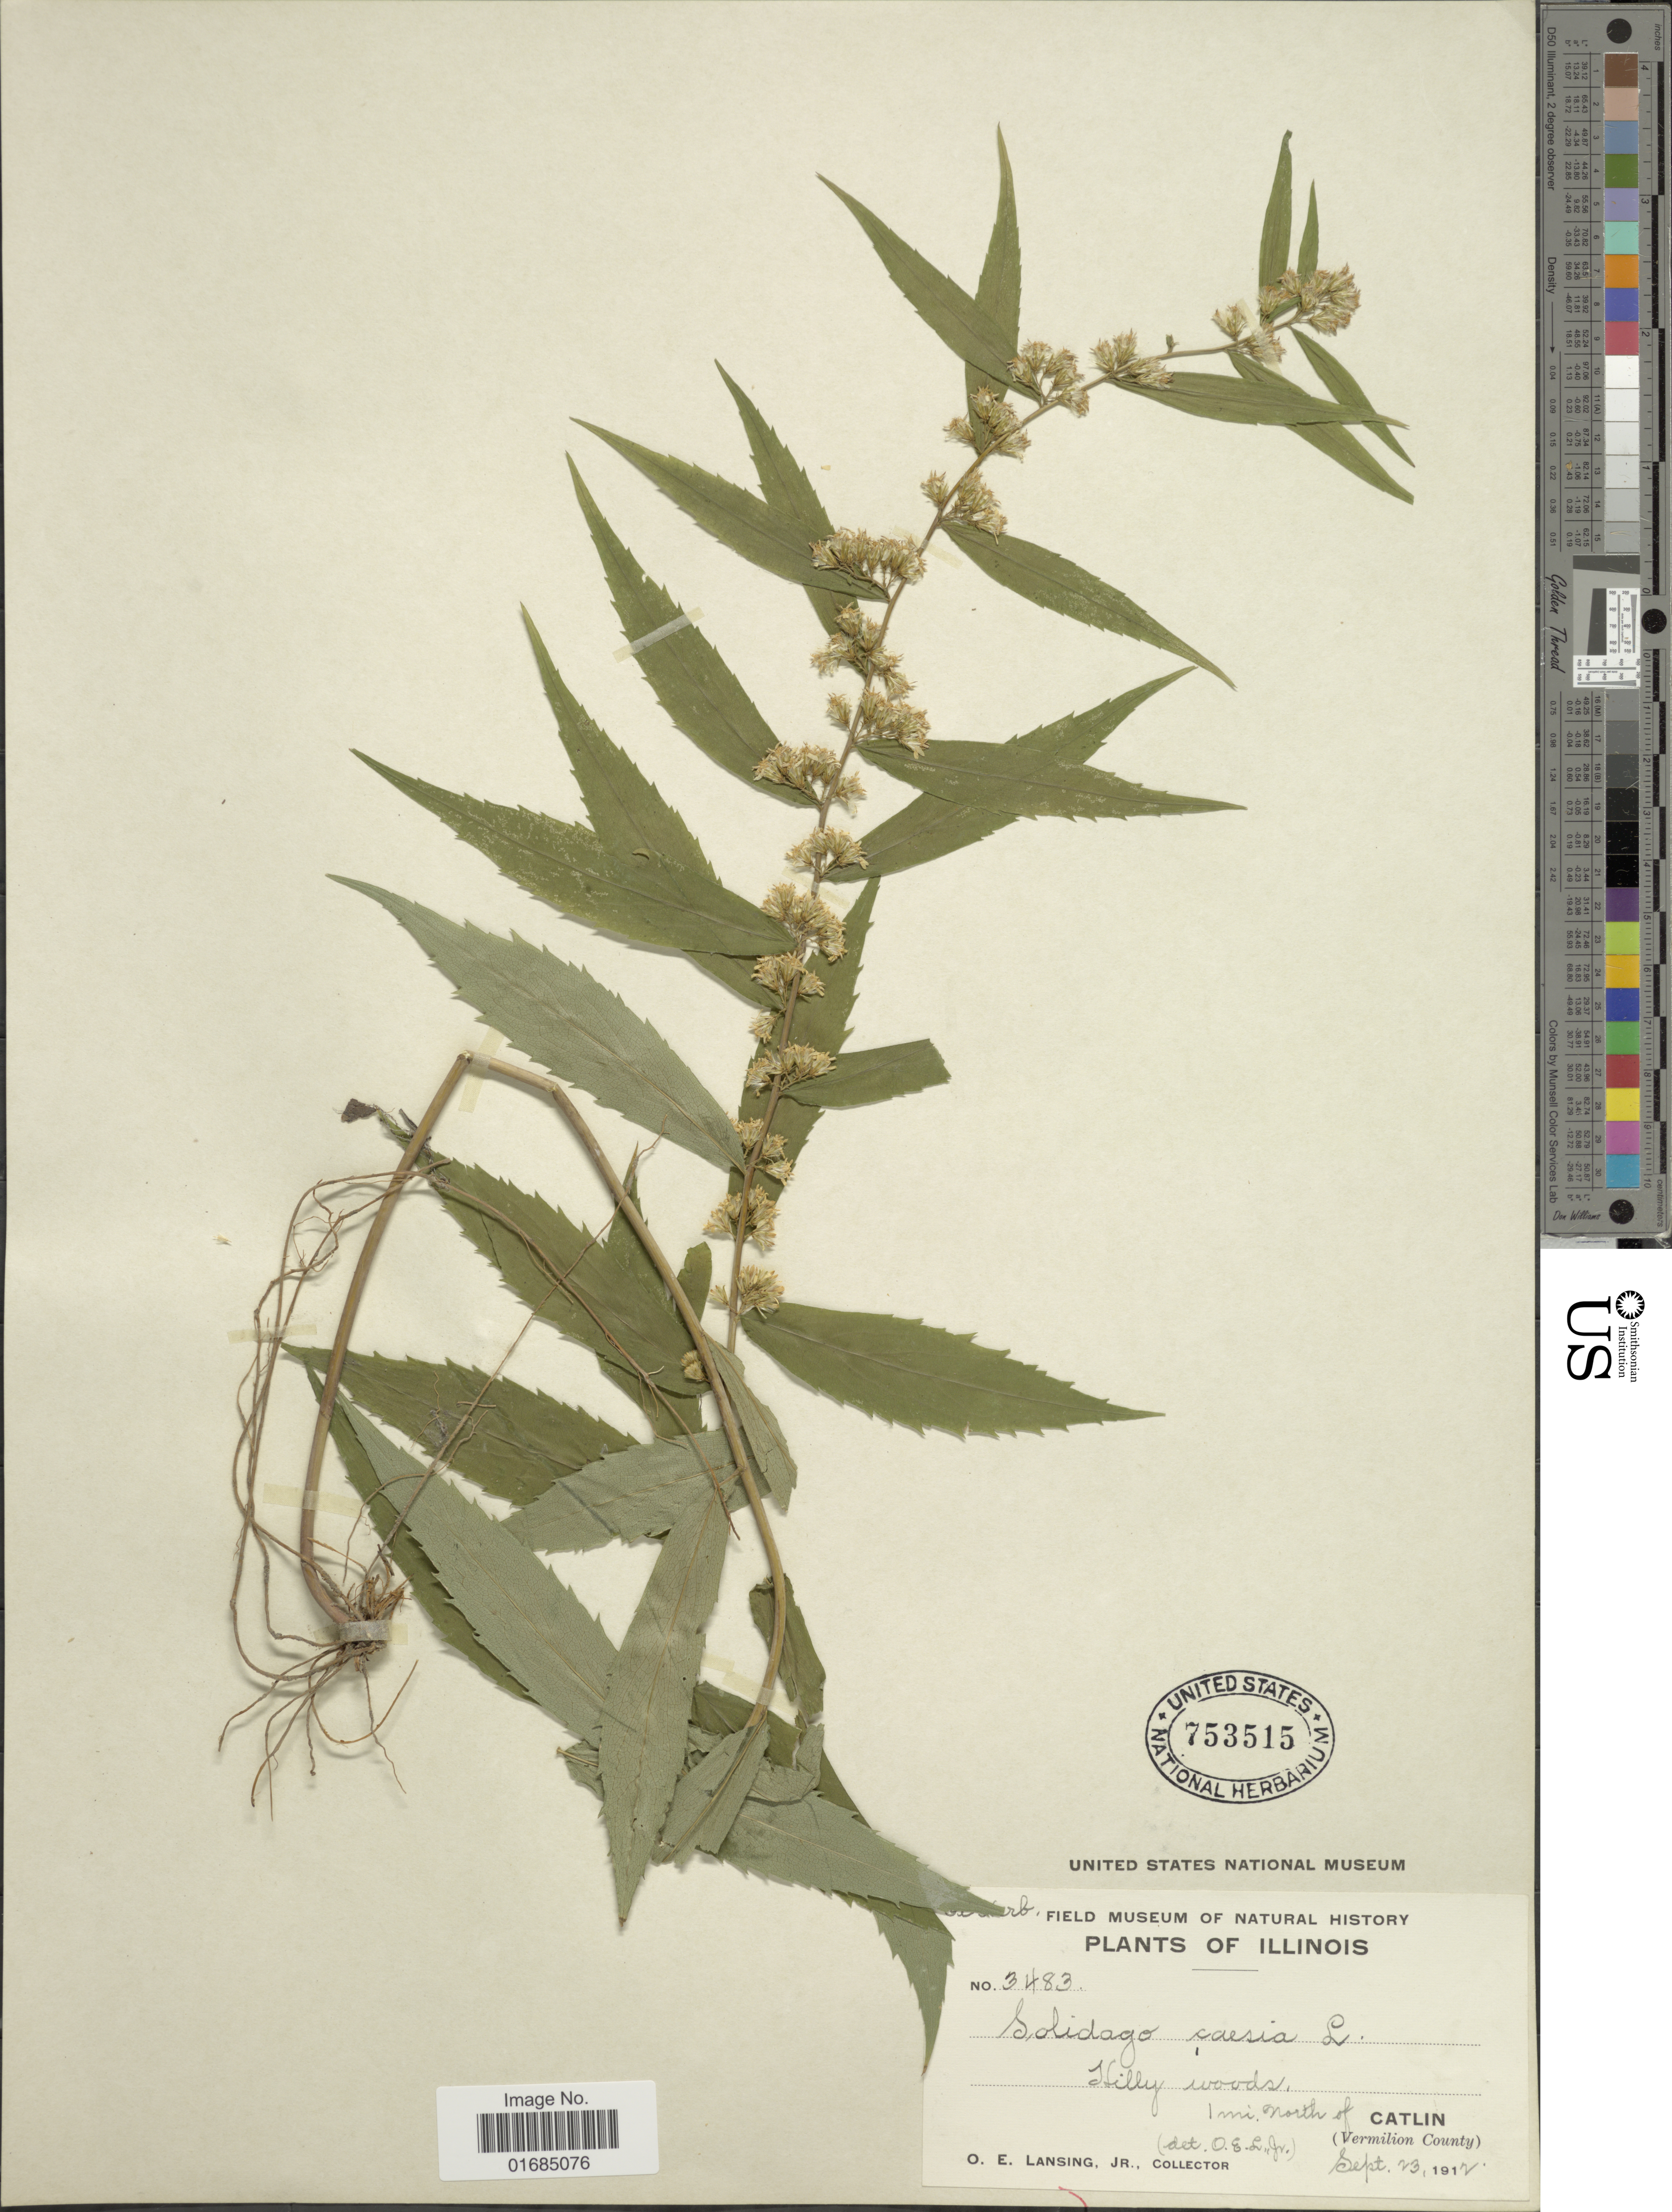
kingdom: Plantae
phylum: Tracheophyta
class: Magnoliopsida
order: Asterales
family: Asteraceae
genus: Solidago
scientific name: Solidago caesia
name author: L.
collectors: O. Lansing Jr.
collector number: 3483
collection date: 1912-09-23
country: United States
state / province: Illinois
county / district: Vermilion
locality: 1 mi N of Catlin (Vermilion County).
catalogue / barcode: US 753515